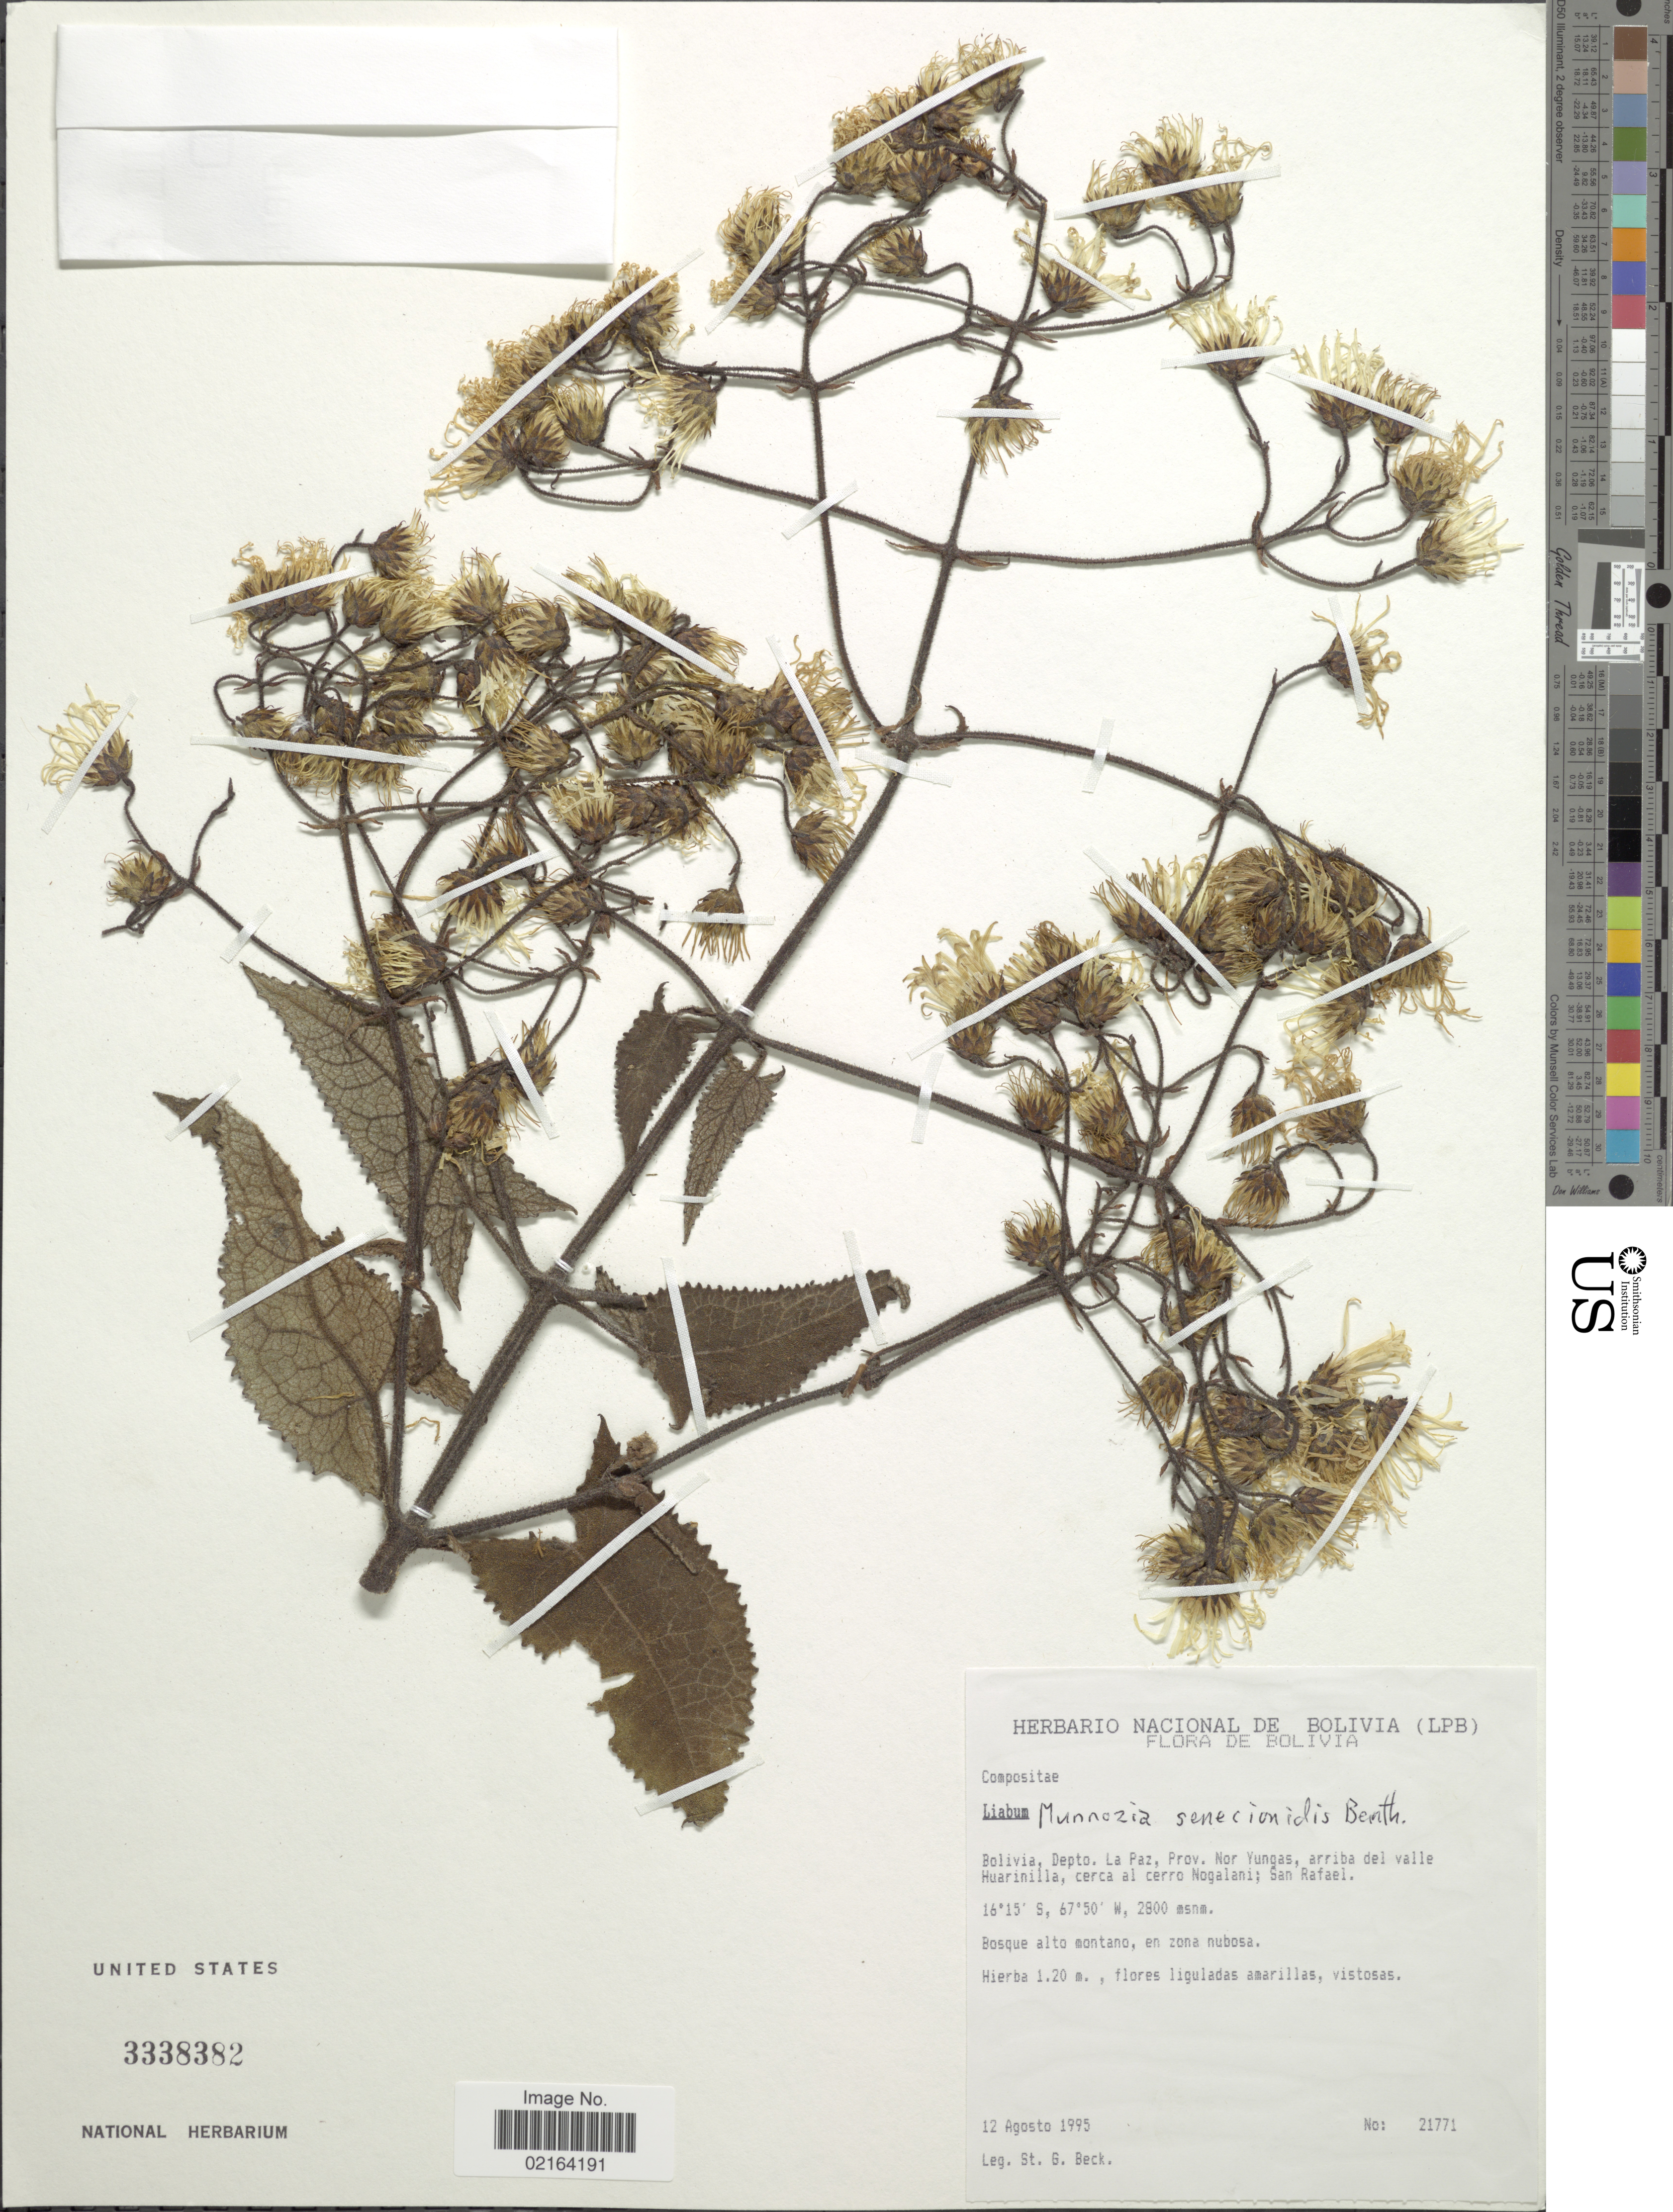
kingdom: Plantae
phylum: Tracheophyta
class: Magnoliopsida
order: Asterales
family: Asteraceae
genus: Munnozia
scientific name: Munnozia senecionidis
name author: Benth.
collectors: S. G. Beck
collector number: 21771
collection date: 1995-08-12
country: Bolivia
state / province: La Paz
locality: Depto. La Paz: Prov. Nor Yungas, arriba del valle Huarinilla, cerca al cerro Nogalan, San Rafael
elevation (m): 2800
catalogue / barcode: US 3338382